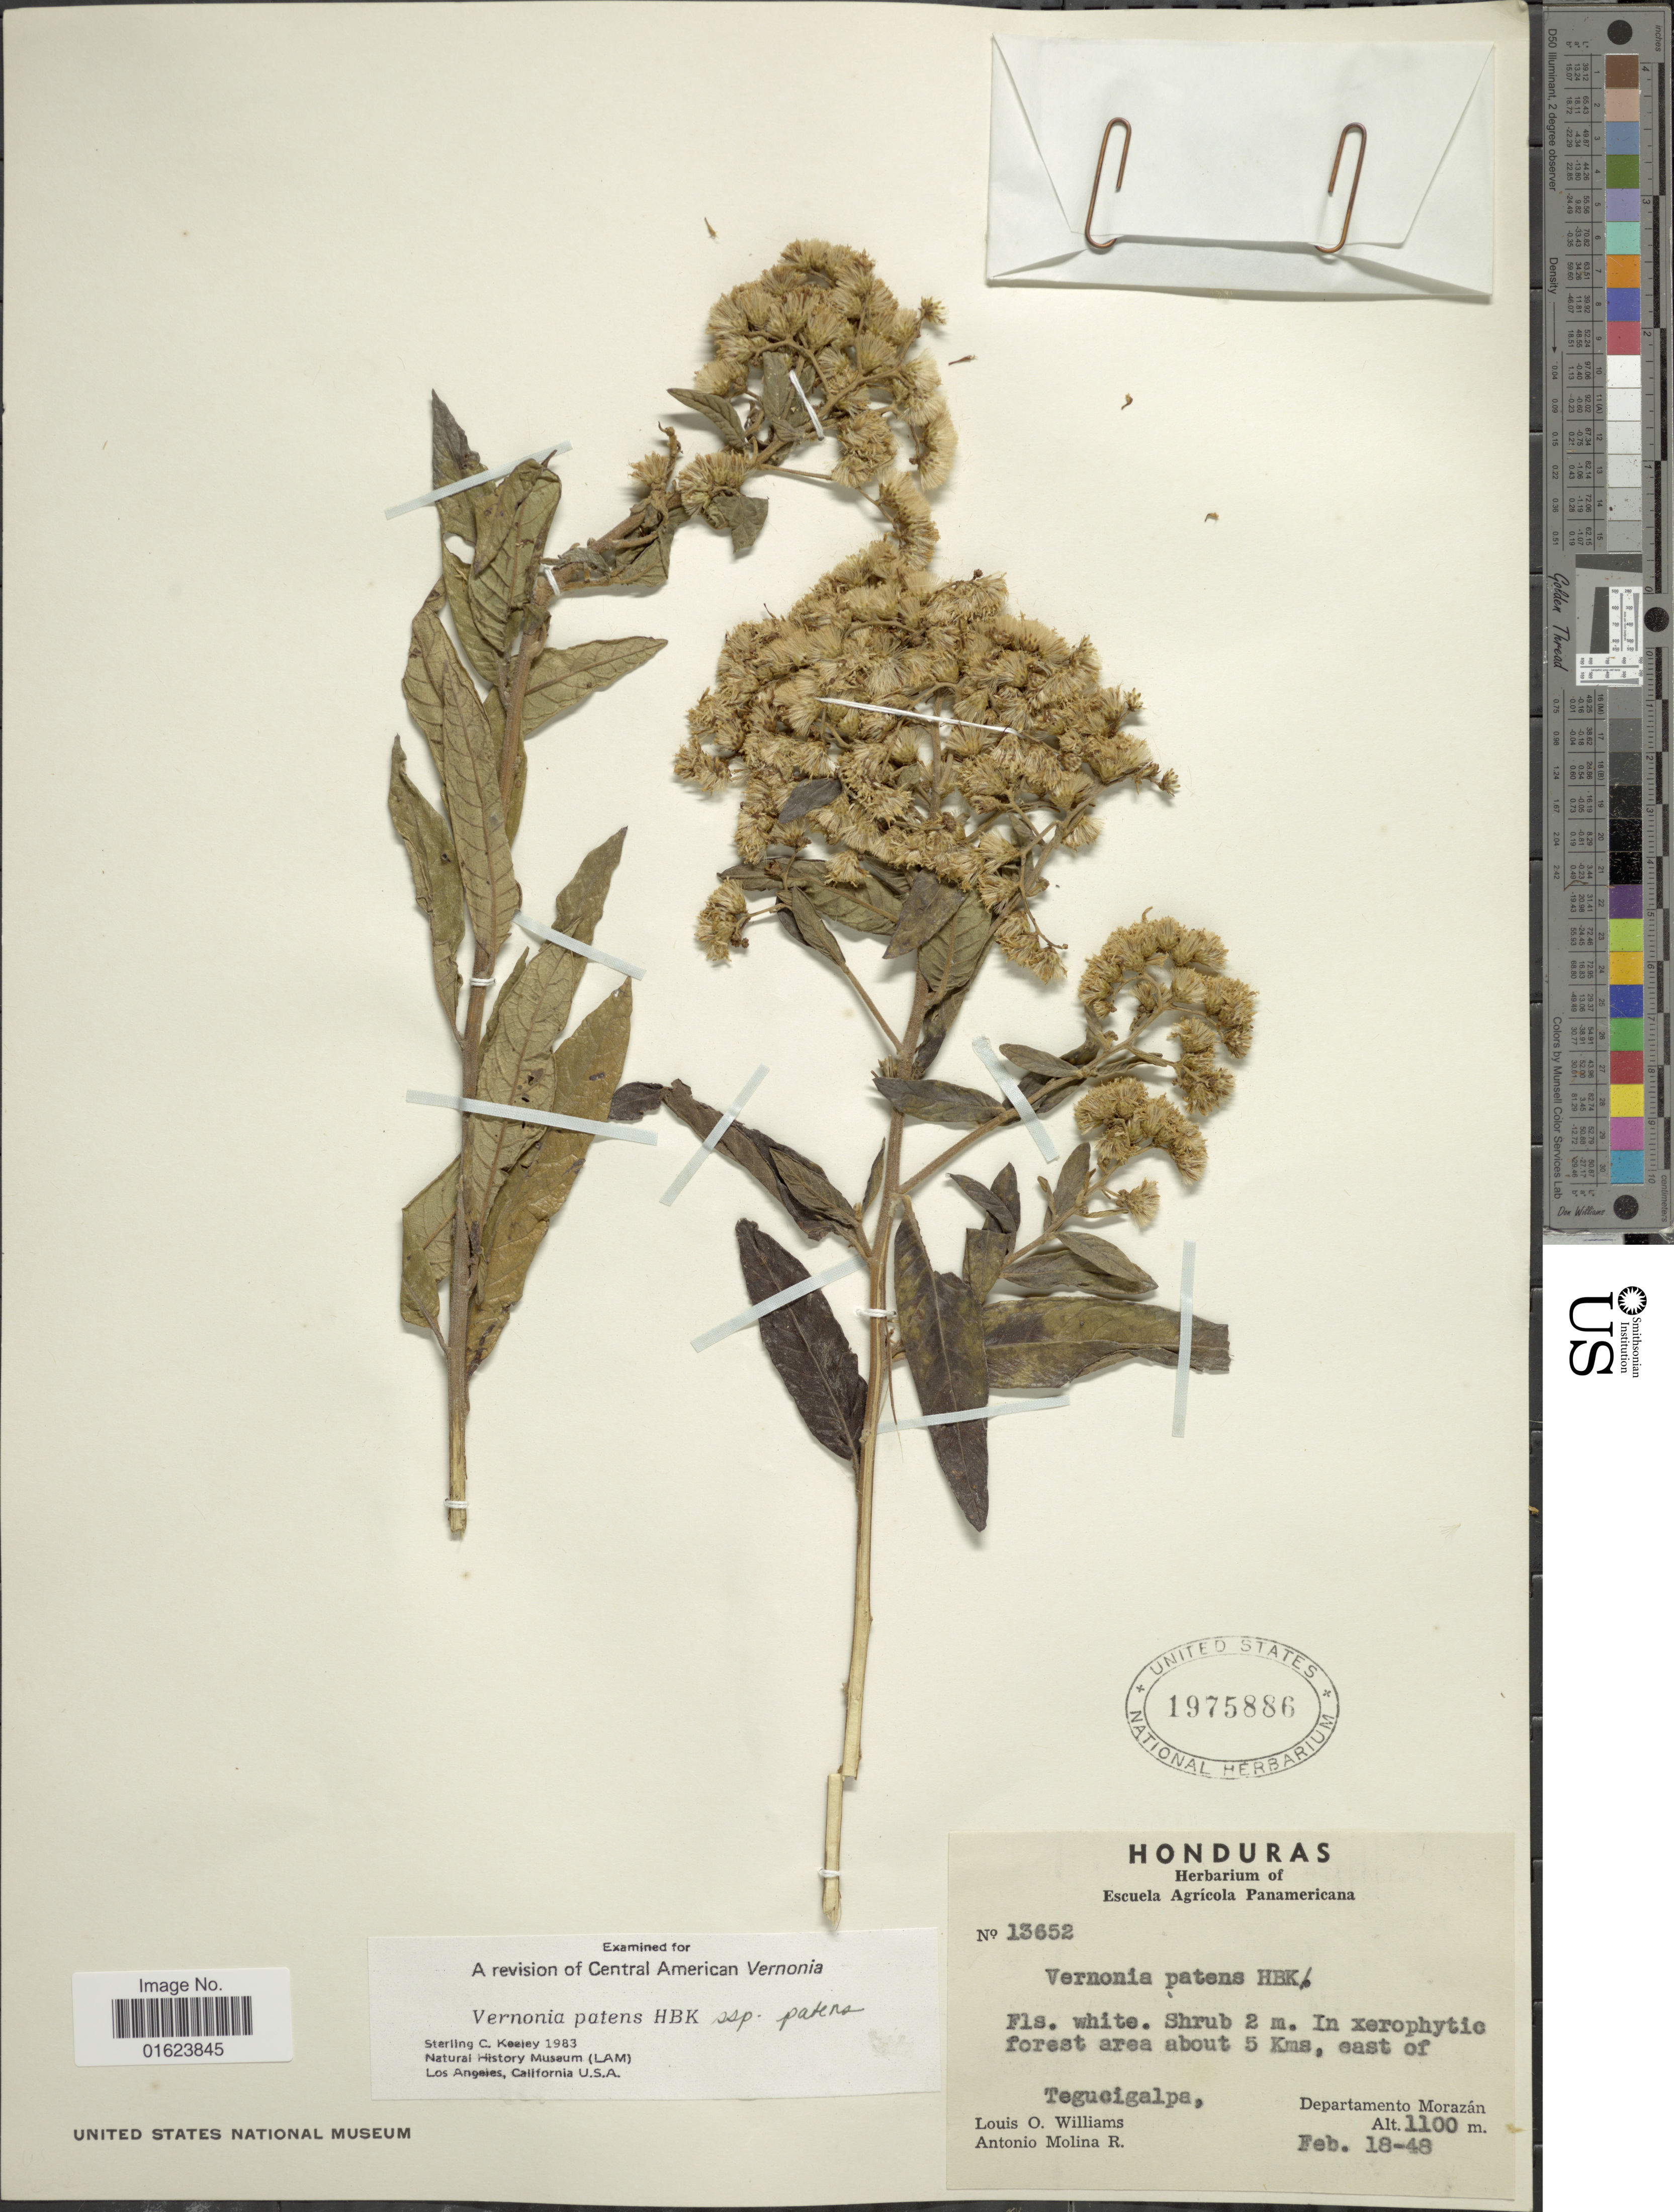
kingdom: Plantae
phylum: Tracheophyta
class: Magnoliopsida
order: Asterales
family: Asteraceae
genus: Vernonanthura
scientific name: Vernonanthura patens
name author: (Kunth) H. Rob.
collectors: L. O. Williams & A. Molina R.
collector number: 13652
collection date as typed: Transcribed d/m/y: 18/2/48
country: Honduras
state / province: Fco. Morazán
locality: In xerophytic, forest area about 5 Kms, east of Tegueigalpa. Departament Morazon.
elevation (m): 1100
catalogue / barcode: US 1975886